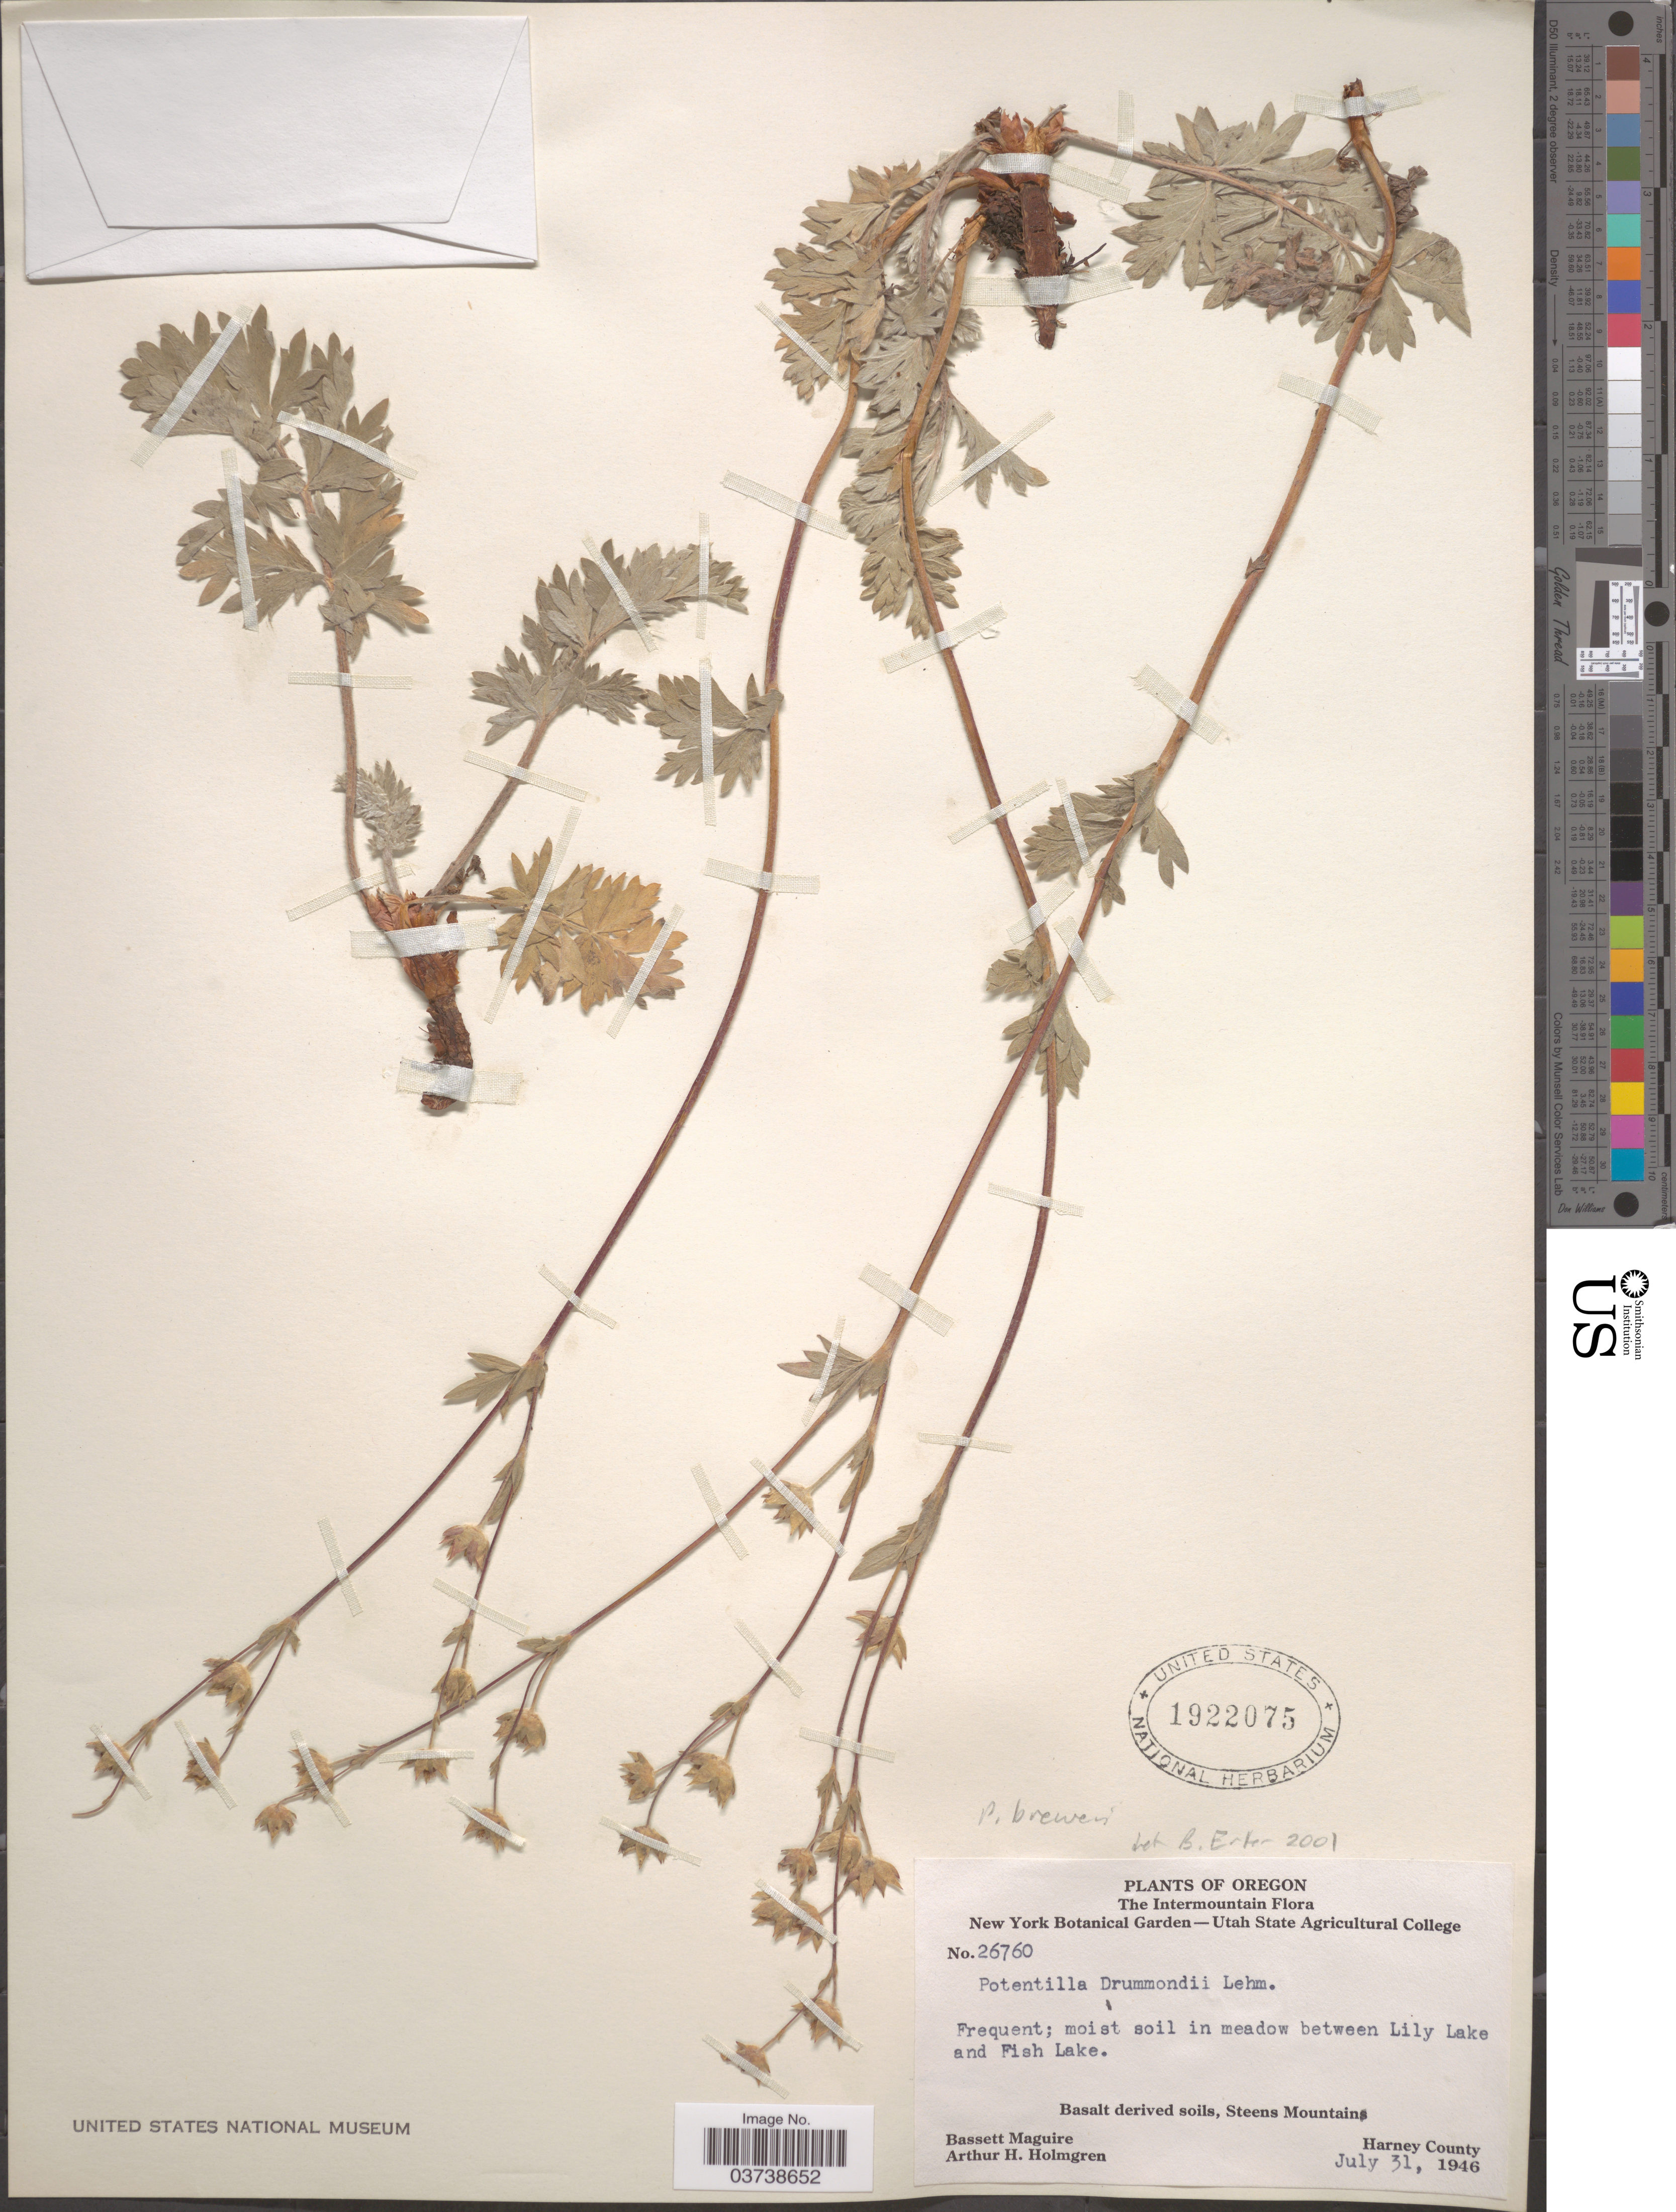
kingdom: Plantae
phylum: Tracheophyta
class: Magnoliopsida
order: Rosales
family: Rosaceae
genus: Potentilla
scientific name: Potentilla breweri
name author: S. Watson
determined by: Ertter, B.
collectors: B. Maguire & A. H. Holmgren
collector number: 26760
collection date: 1946-07-31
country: United States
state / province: Oregon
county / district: Harney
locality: The Intermountain. Moist soil in meadow between Lily Lake and Fish Lake. Steens Mountains. Harney County.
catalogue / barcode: US 1922075